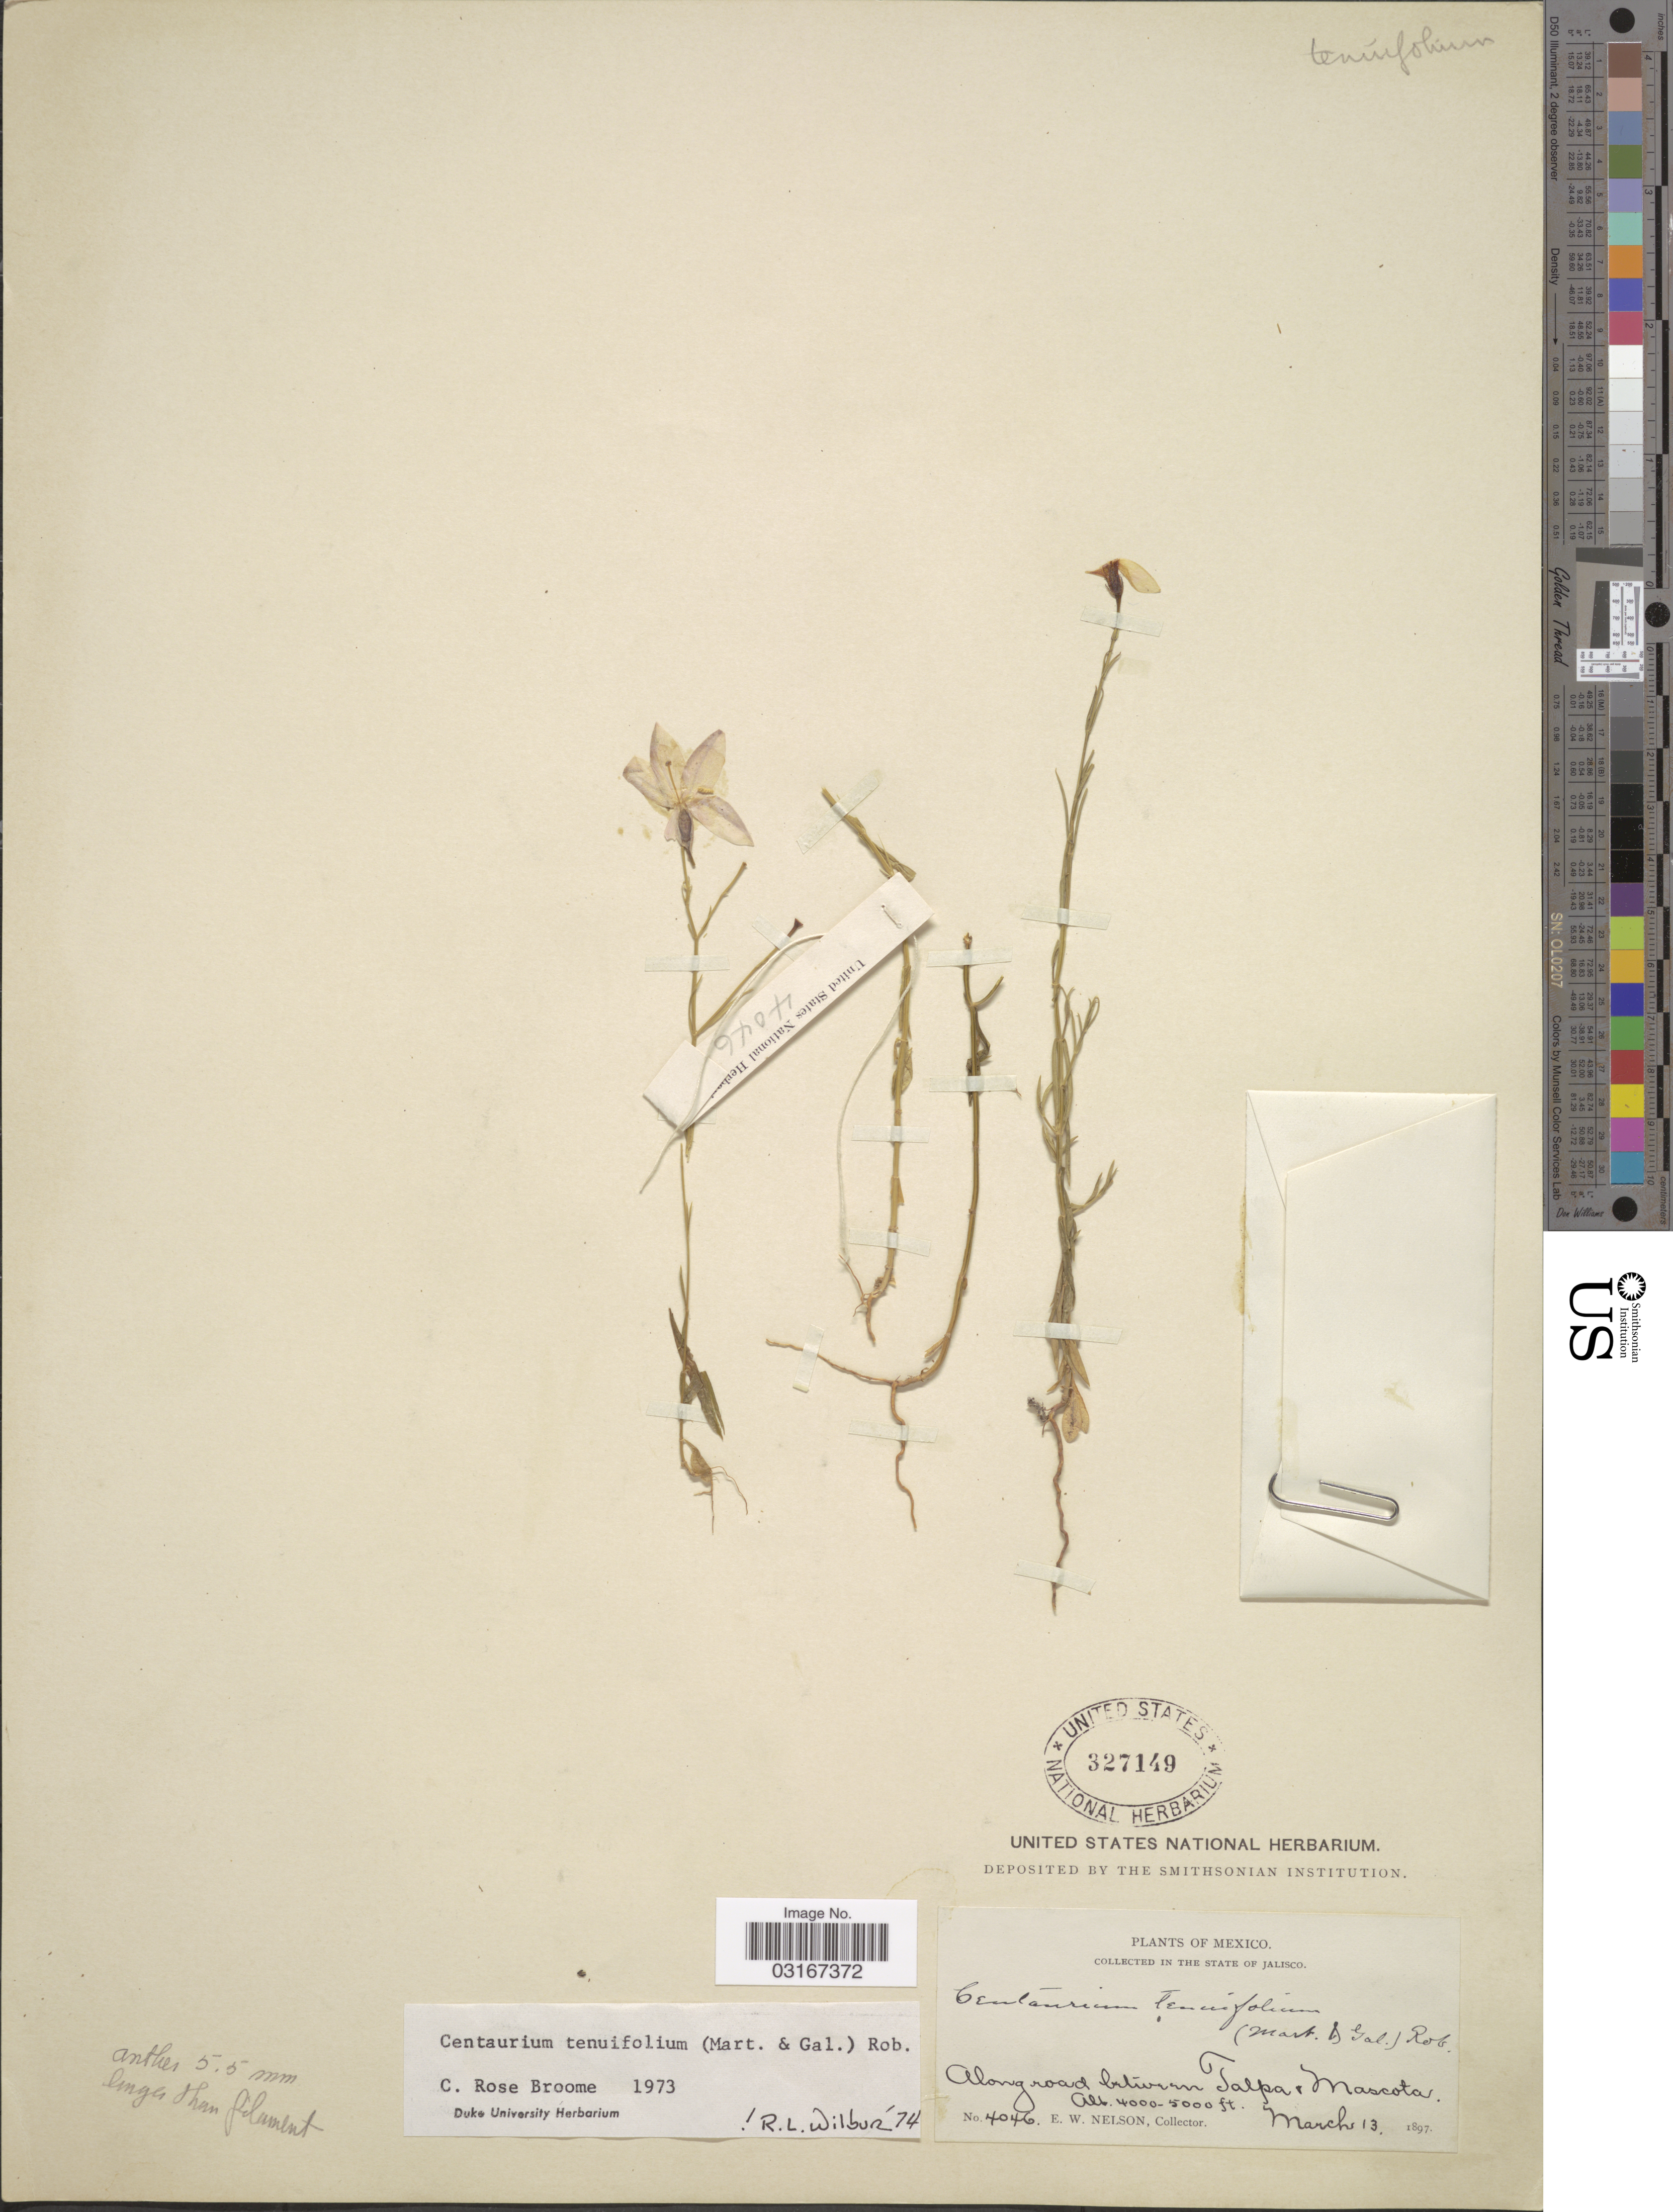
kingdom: Plantae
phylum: Tracheophyta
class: Magnoliopsida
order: Gentianales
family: Gentianaceae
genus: Centaurium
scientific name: Centaurium tenuifolium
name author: (M. Martens) B.L. Rob.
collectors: E. W. Nelson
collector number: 4046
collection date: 1897-03-13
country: Mexico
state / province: Jalisco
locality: Along road between Talpa + Mascota.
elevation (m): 1219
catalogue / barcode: US 327149